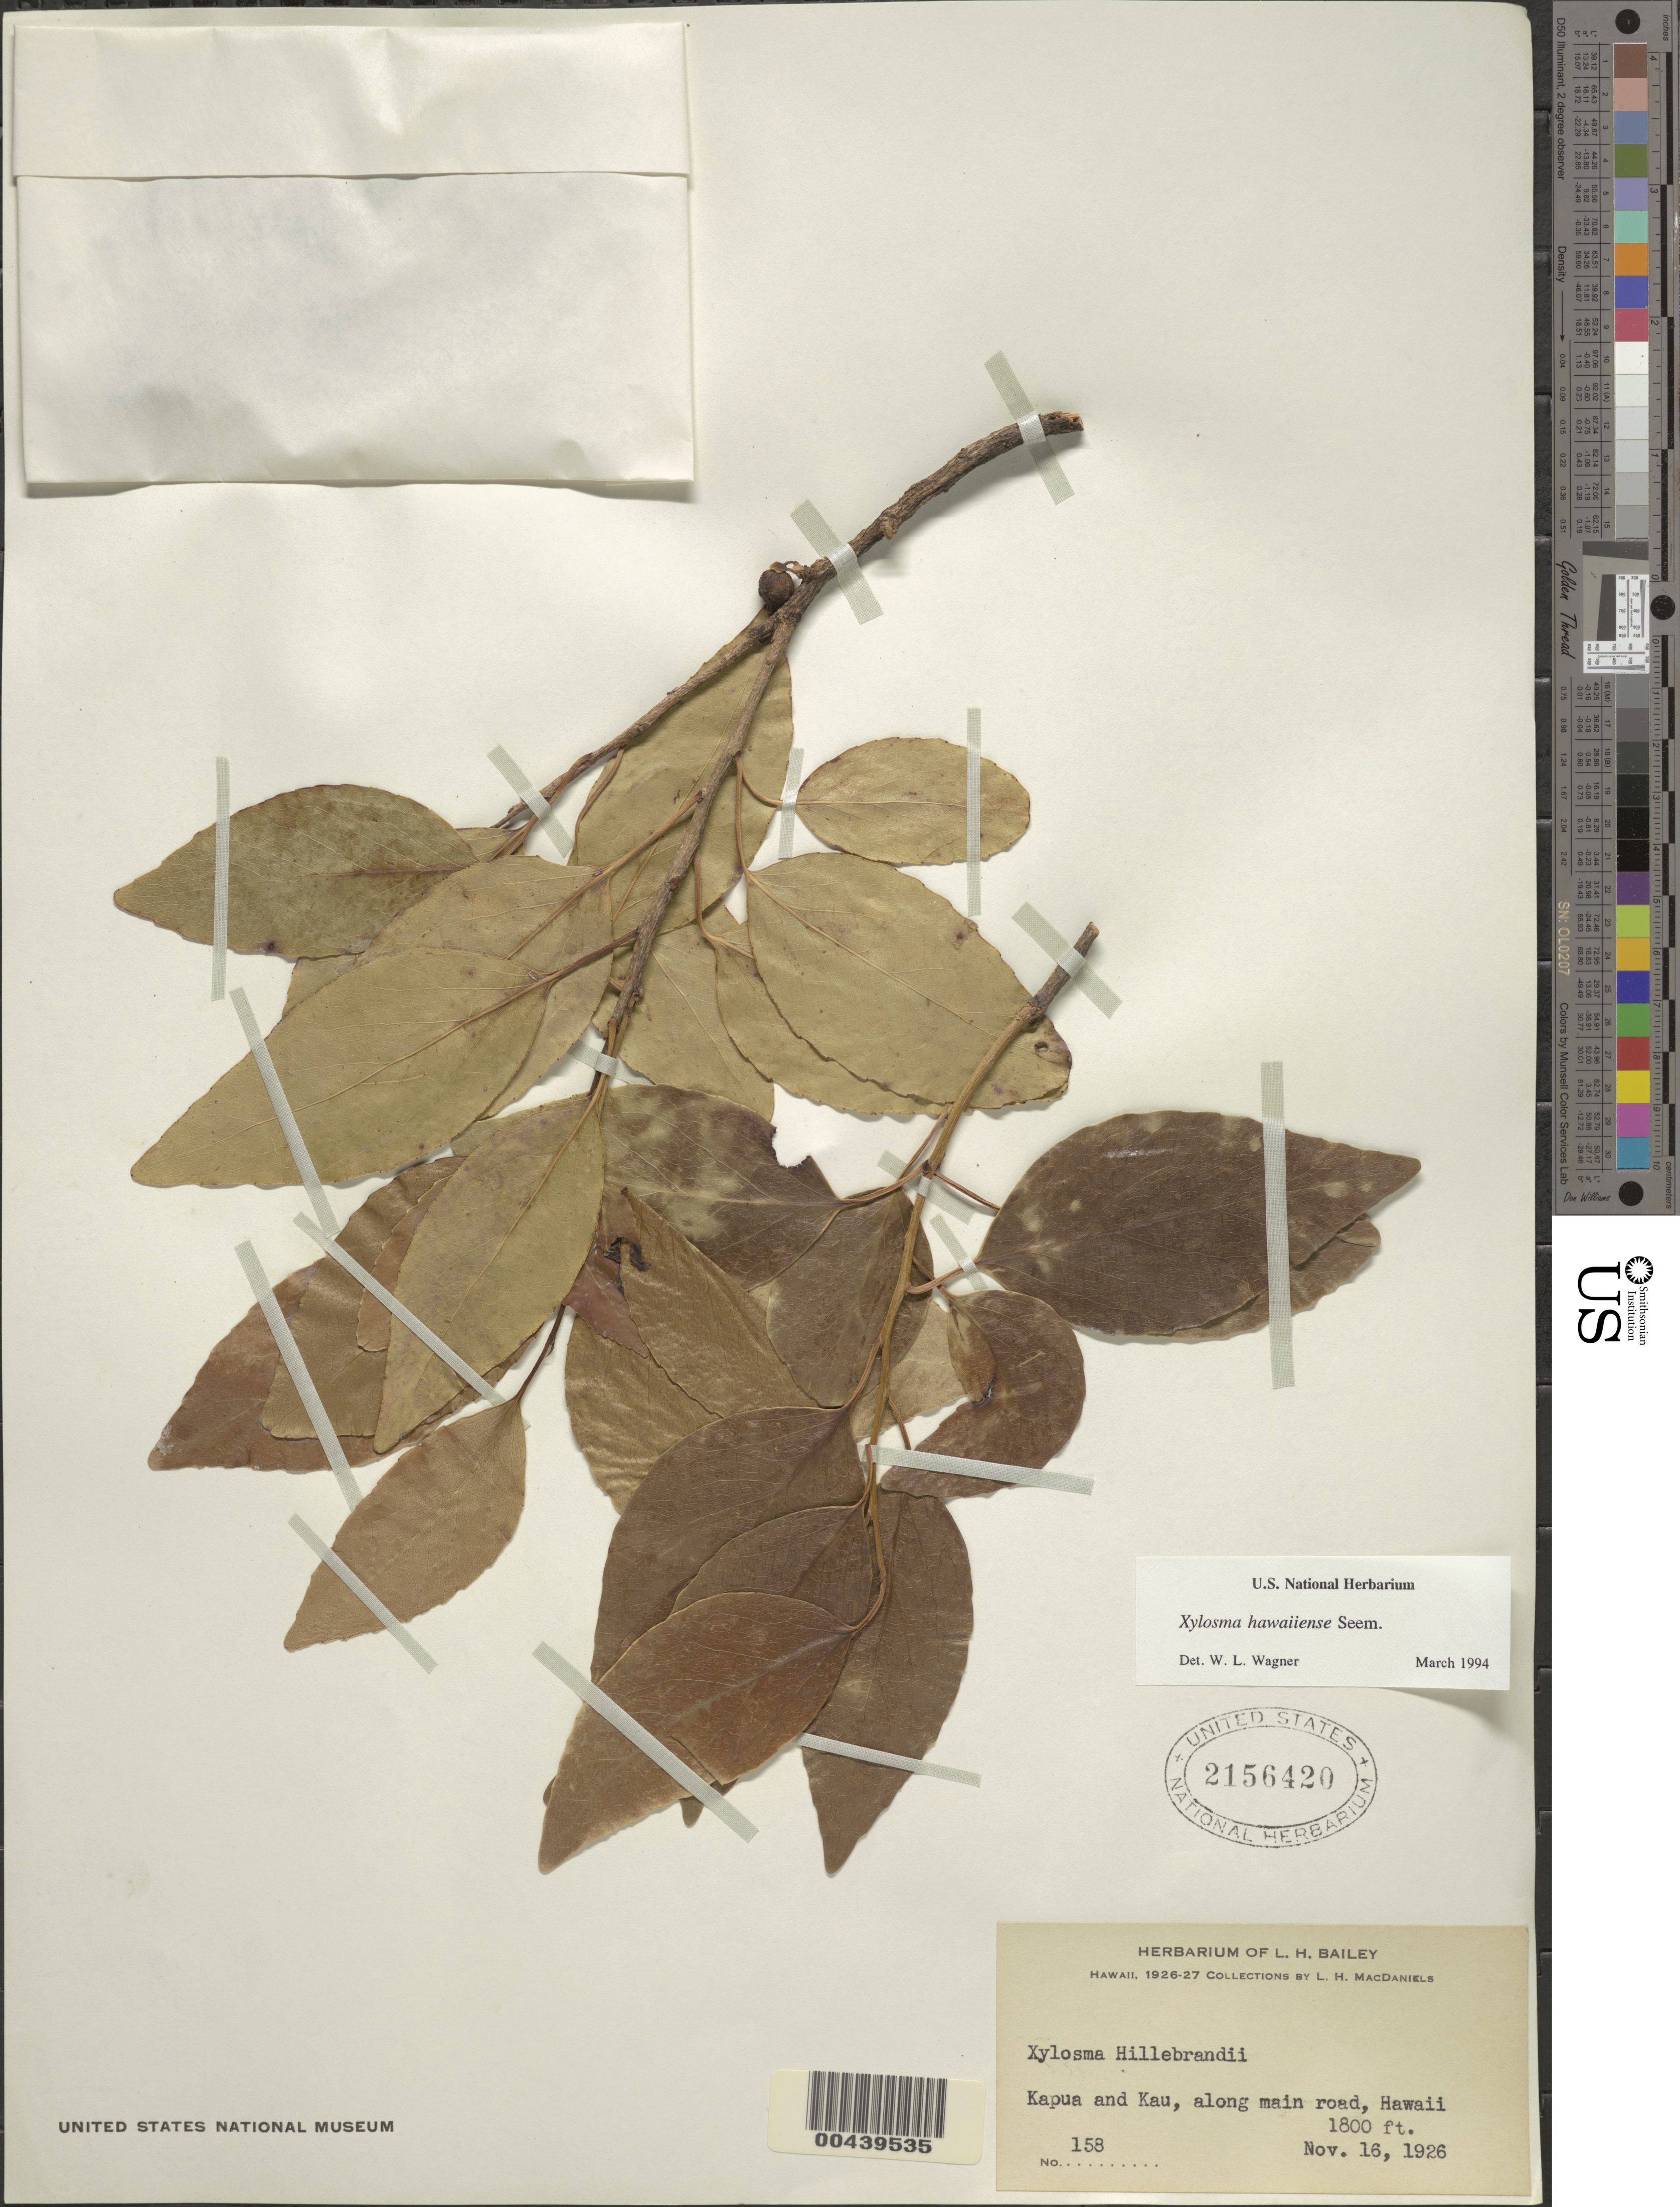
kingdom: Plantae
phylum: Tracheophyta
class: Magnoliopsida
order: Malpighiales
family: Salicaceae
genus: Xylosma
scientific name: Xylosma hawaiensis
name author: Seem.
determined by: Wagner, W. L., (BOT), Smithsonian Institution - National Museum of Natural History (UNITED STATES)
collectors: L. MacDaniels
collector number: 158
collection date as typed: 16 Nov 1926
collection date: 1926-11-16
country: United States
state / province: Hawaii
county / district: Hawaii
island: Hawaii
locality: Kapua and Kau, along main road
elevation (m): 549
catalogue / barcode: US 2156420